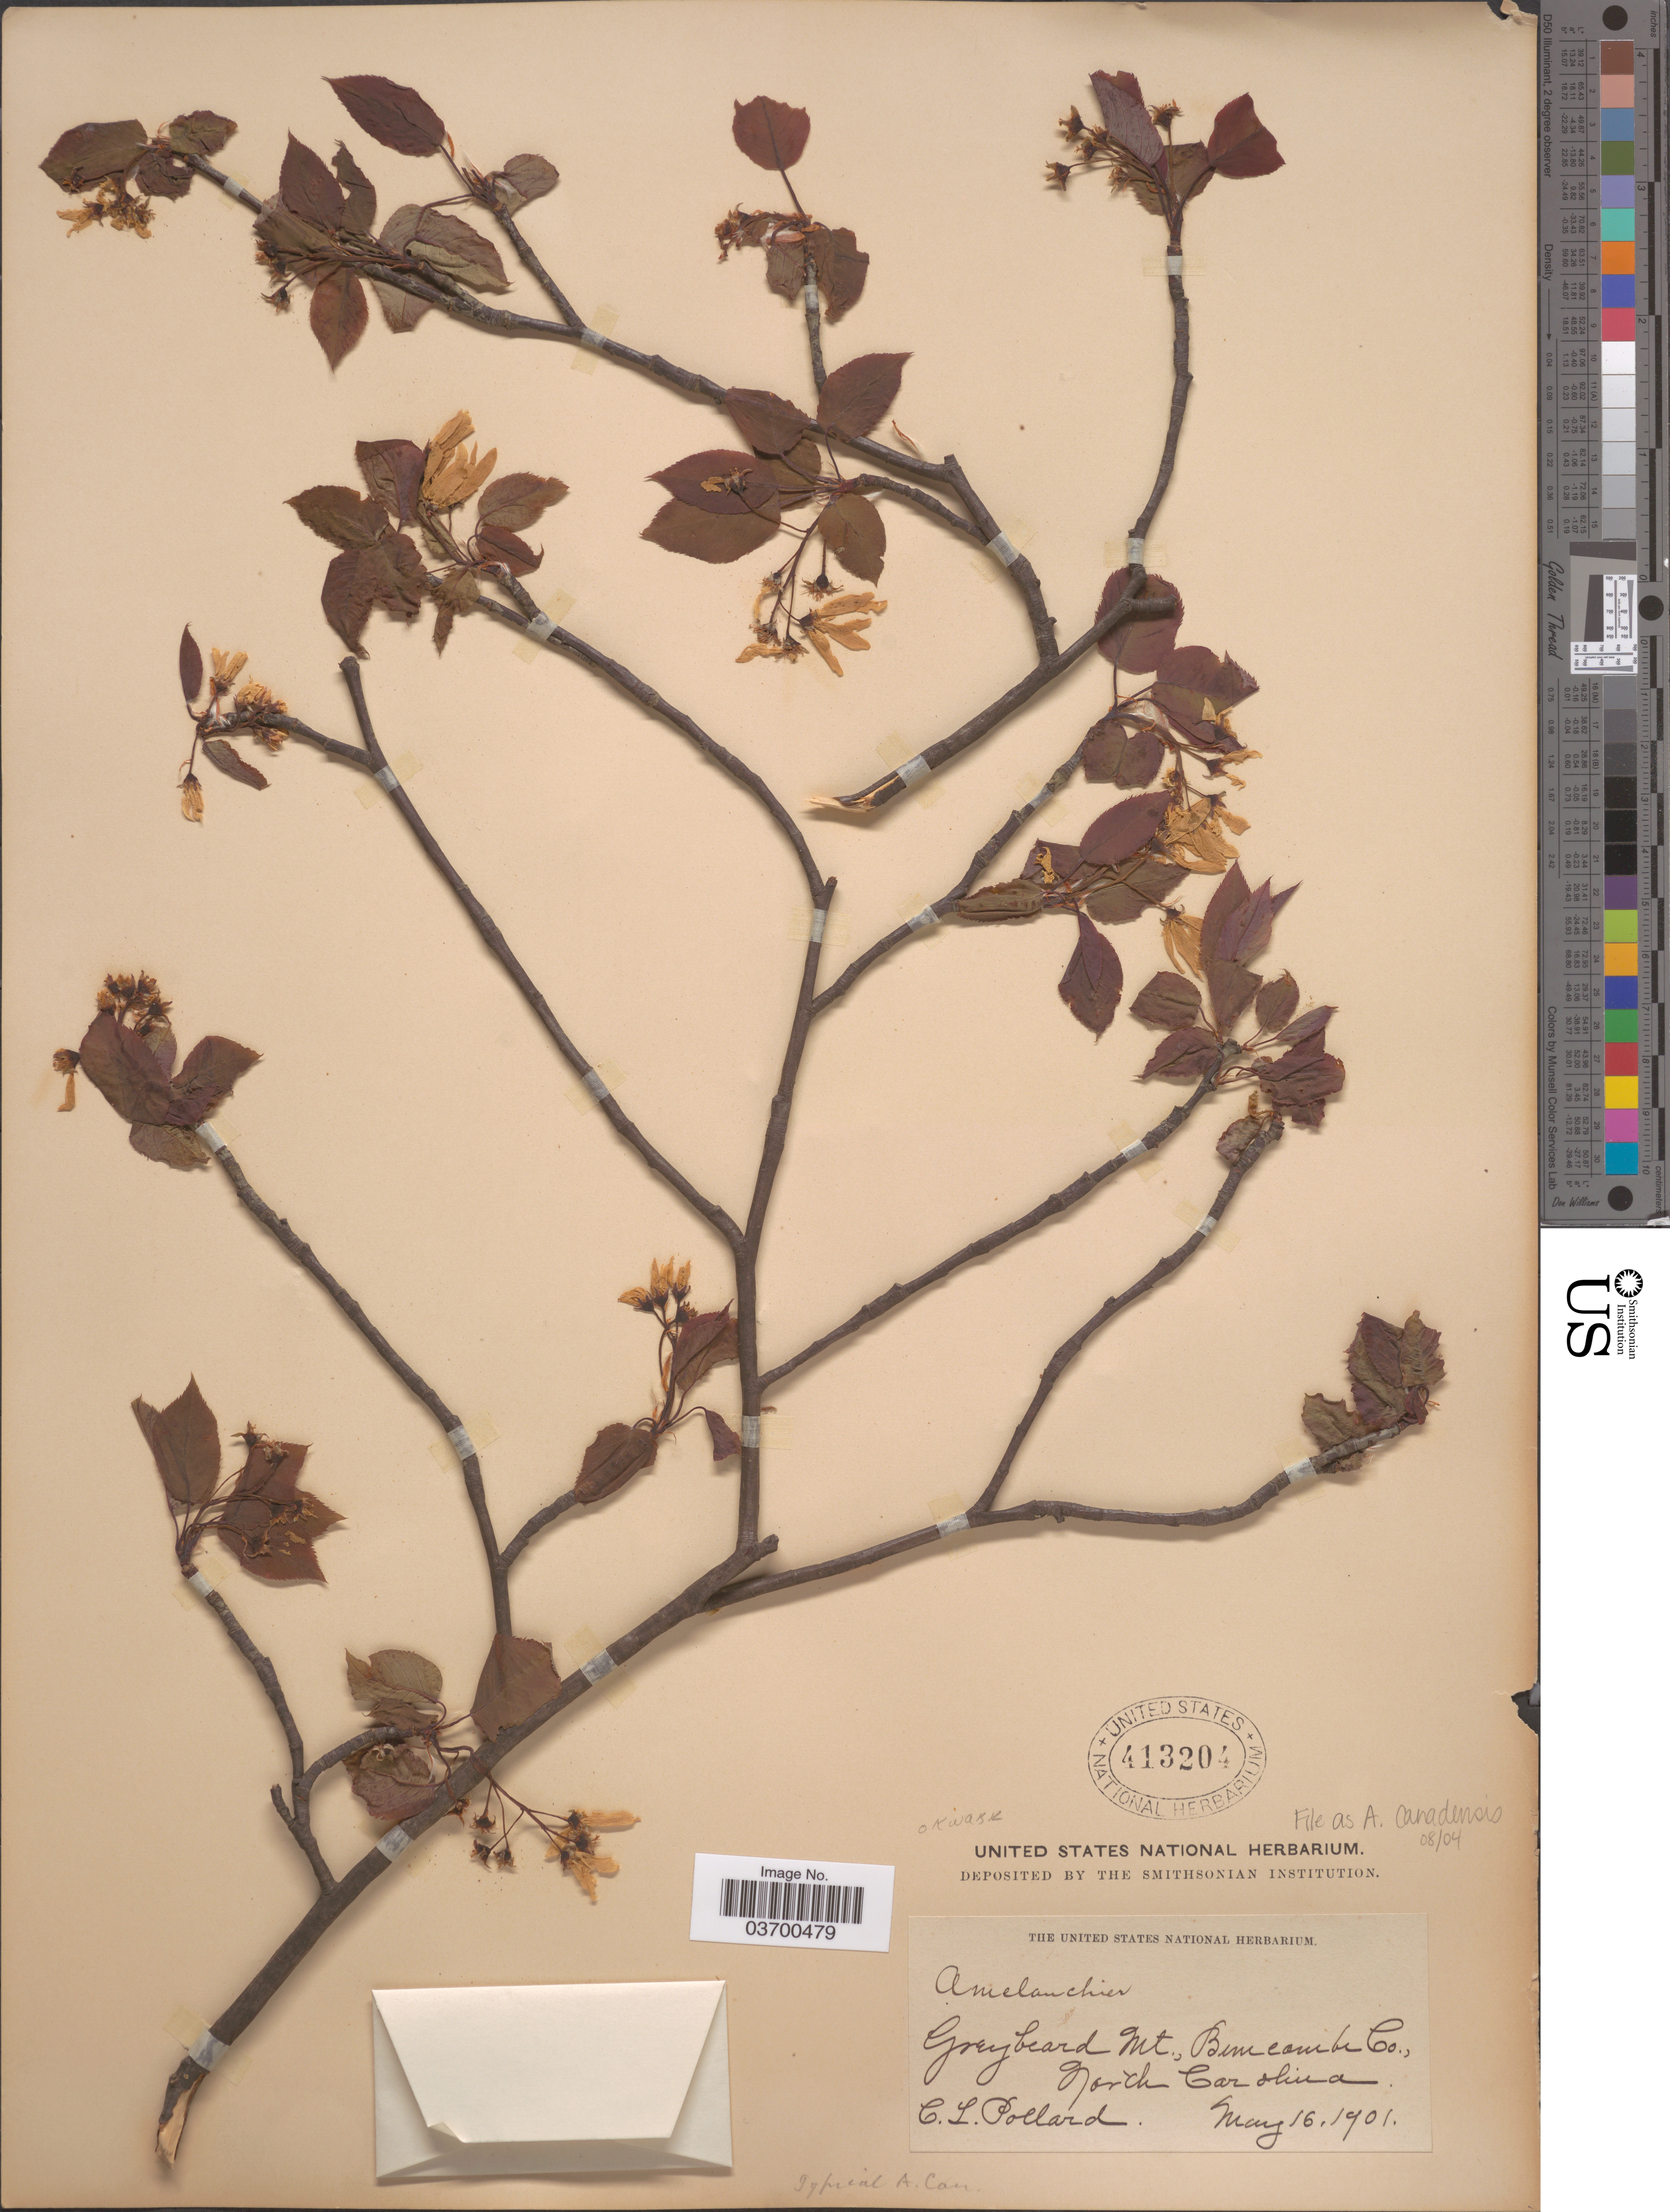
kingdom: Plantae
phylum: Tracheophyta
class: Magnoliopsida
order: Rosales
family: Rosaceae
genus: Amelanchier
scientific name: Amelanchier sp.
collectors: C. L. Pollard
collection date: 1901-05-16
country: United States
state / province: North Carolina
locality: Greybeard Mt., Buncombe Co.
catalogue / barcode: US 413204